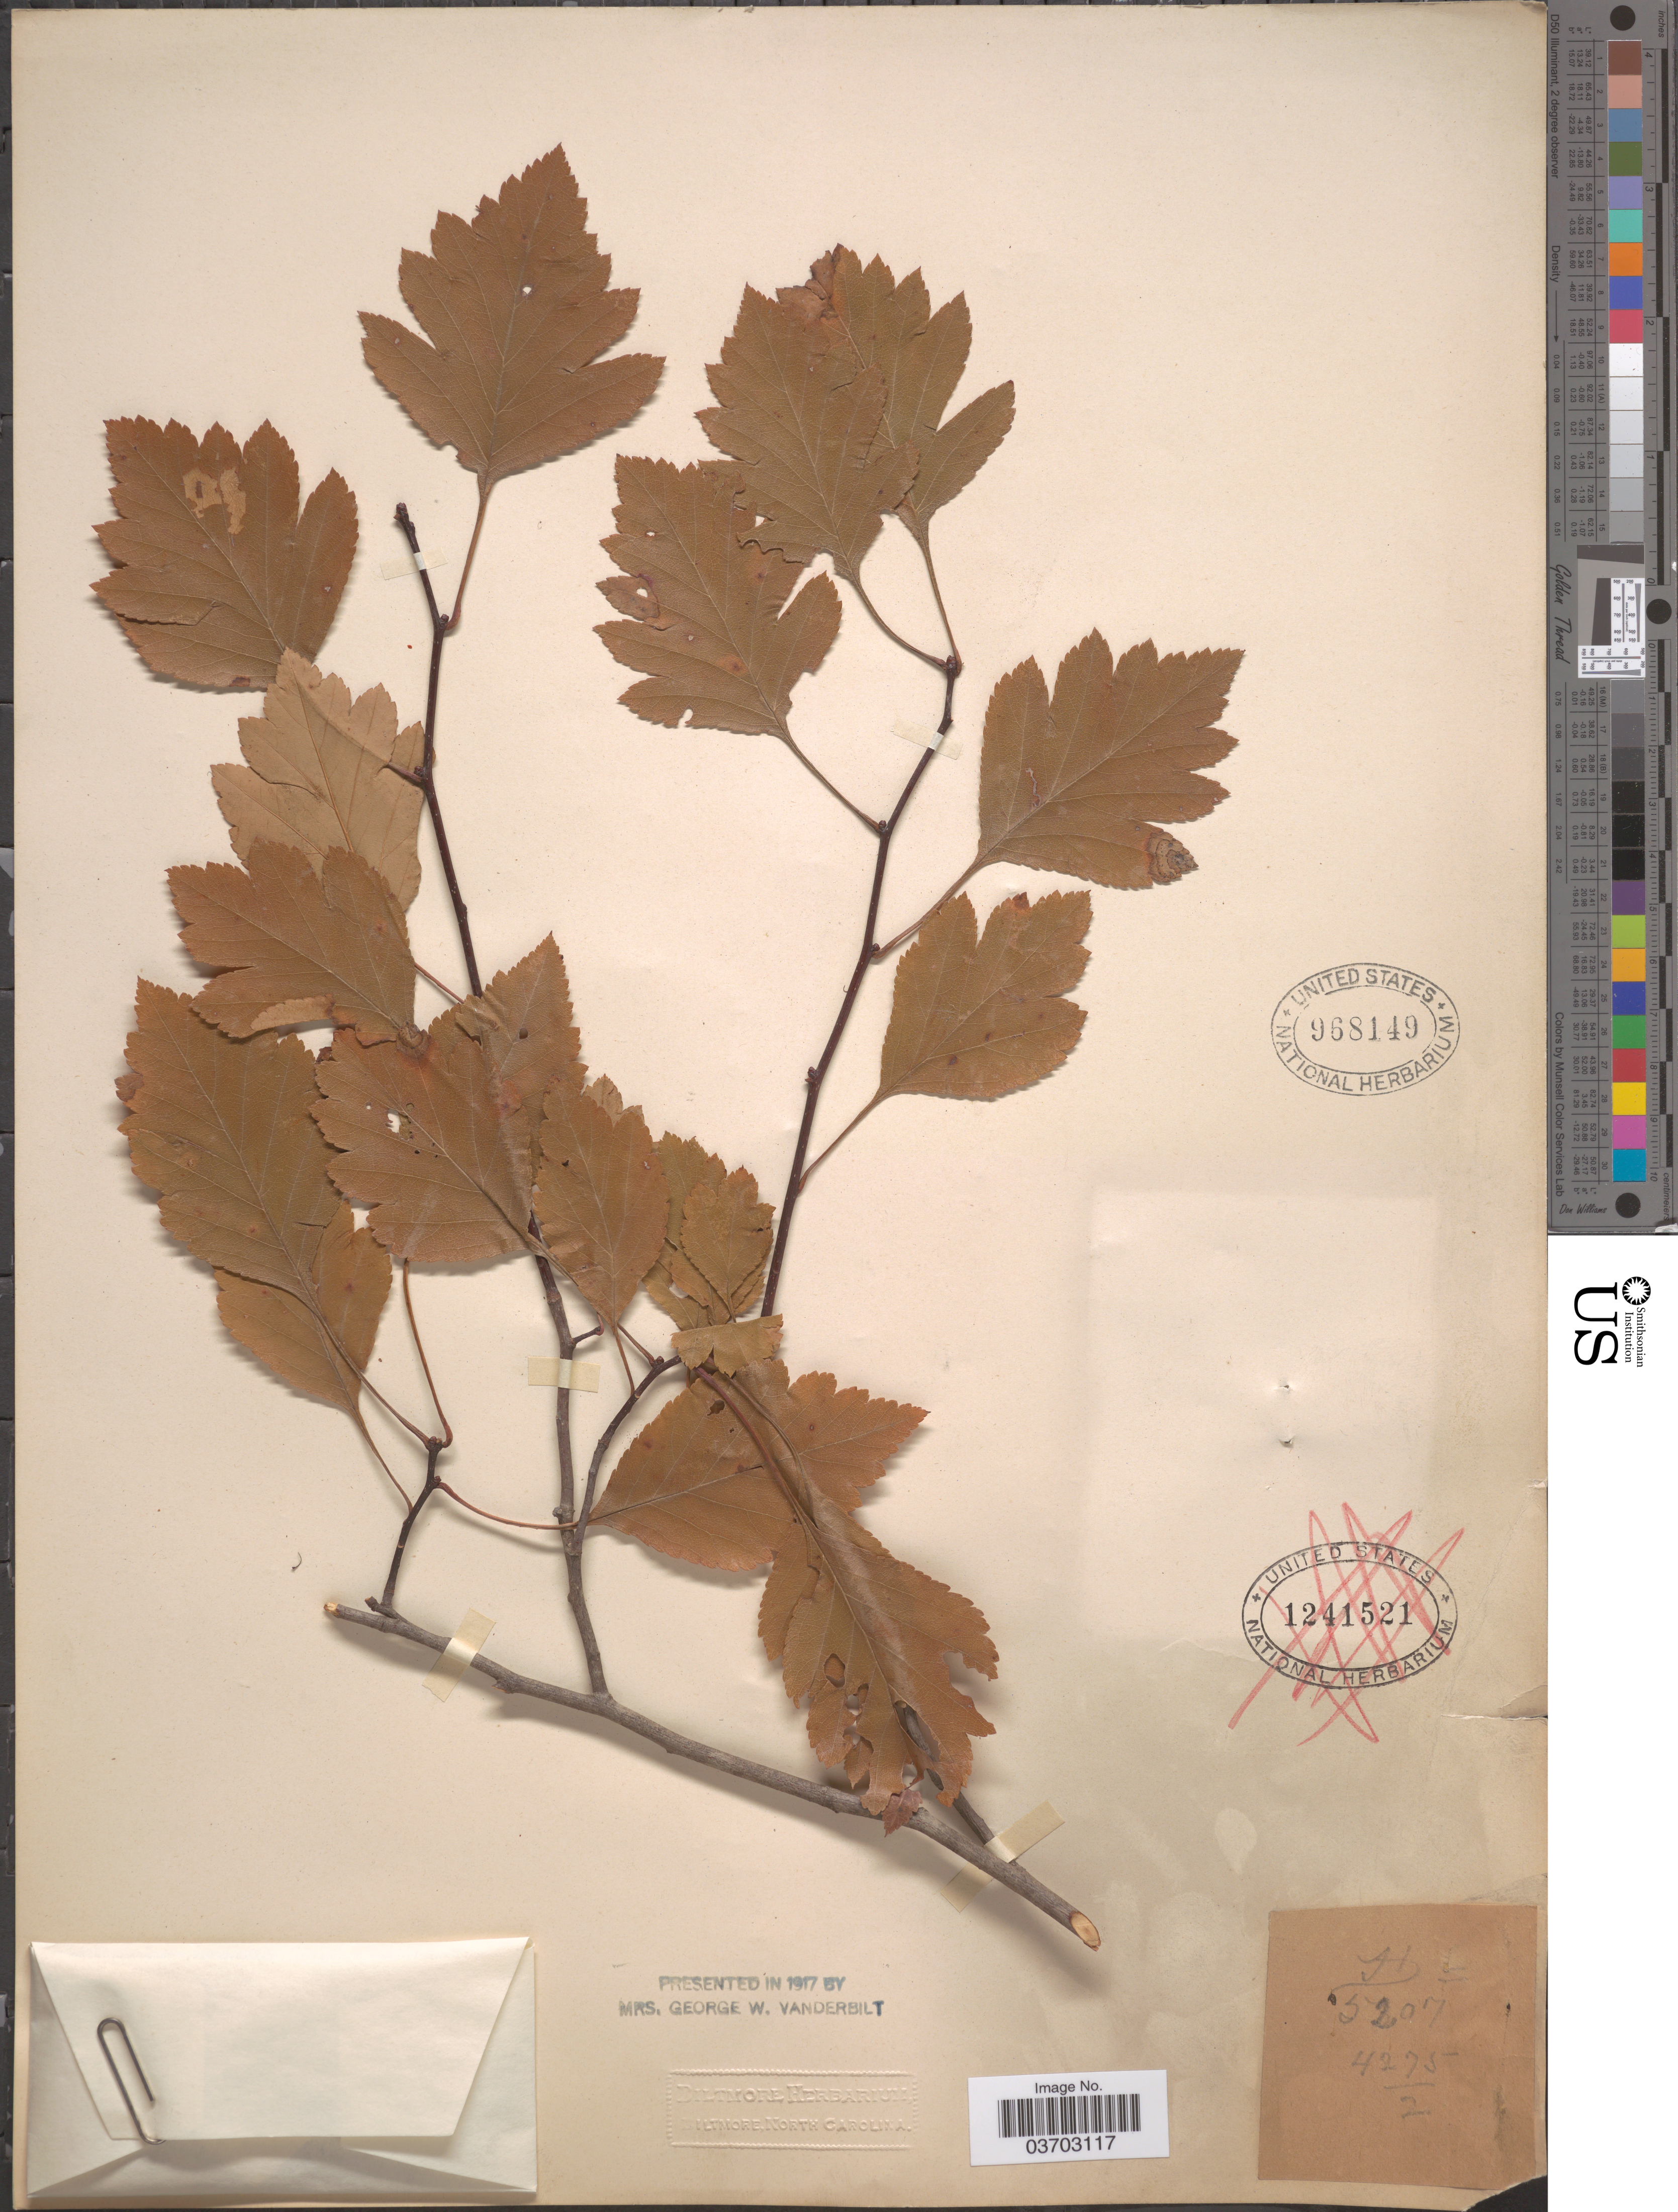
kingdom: Plantae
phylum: Tracheophyta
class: Magnoliopsida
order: Rosales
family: Rosaceae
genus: Crataegus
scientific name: Crataegus sp.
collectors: ex herb. Biltmore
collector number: H5207/4275/2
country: United States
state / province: North Carolina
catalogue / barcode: US 968149